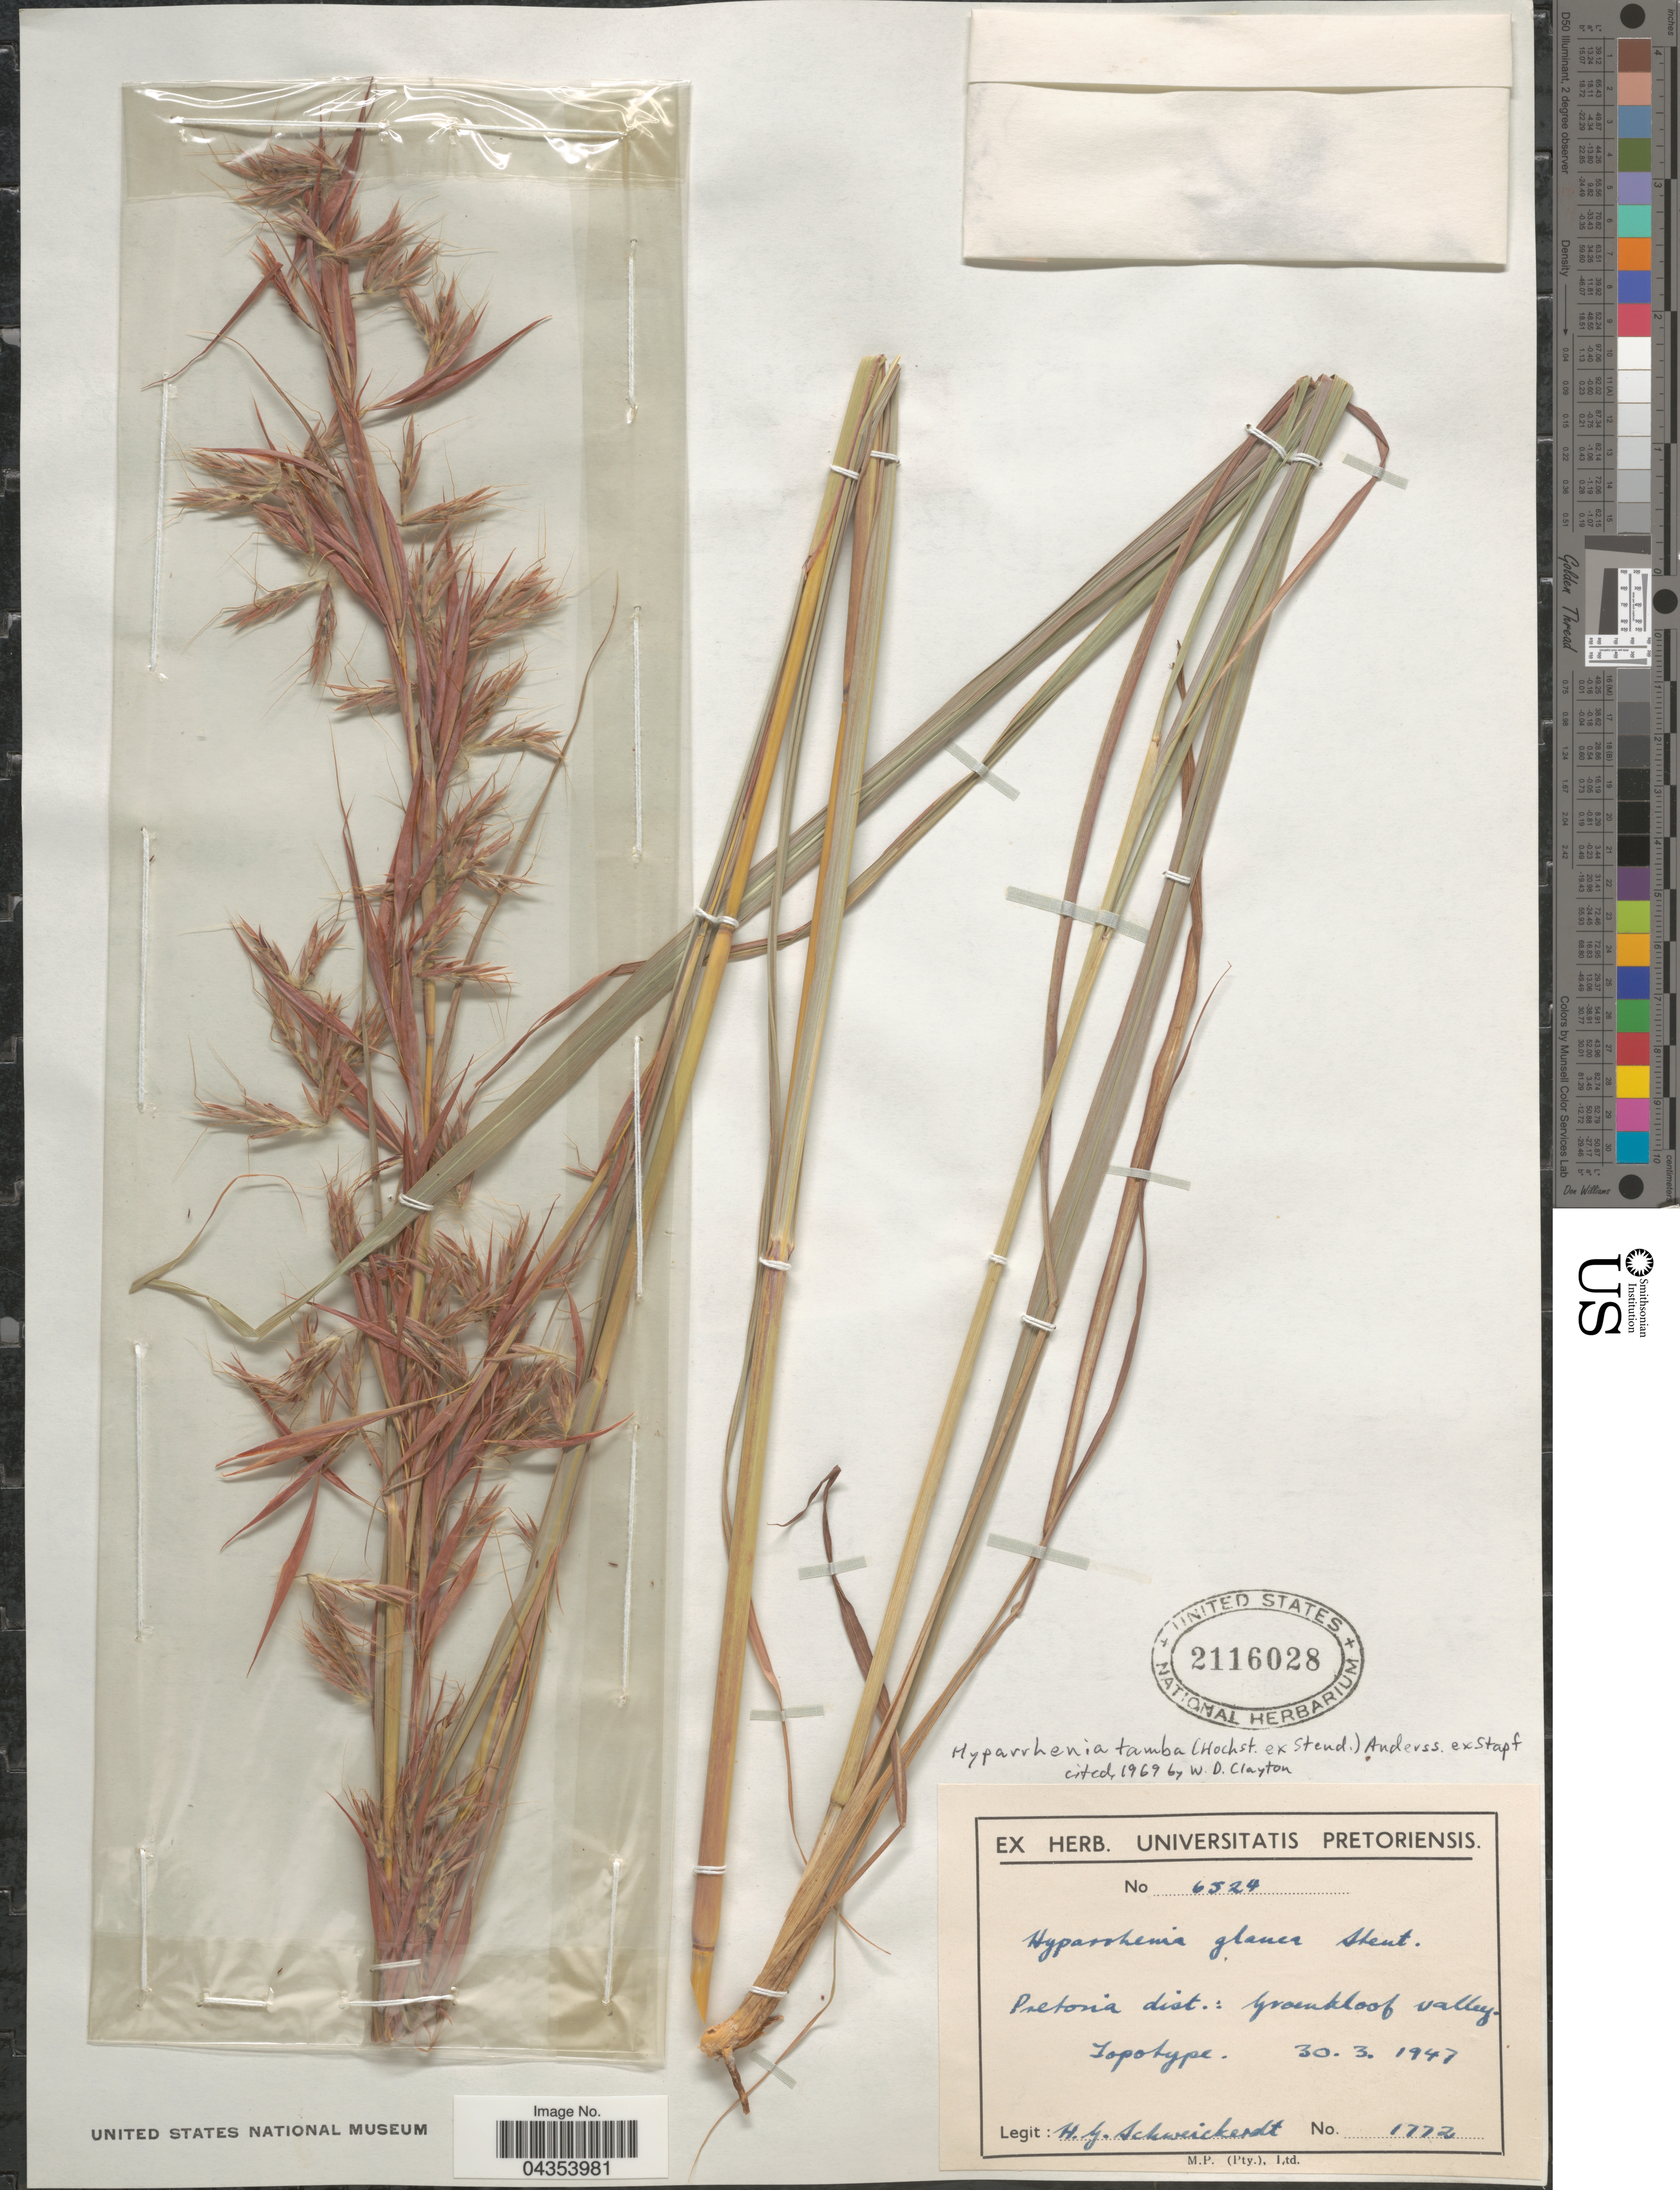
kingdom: Plantae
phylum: Tracheophyta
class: Liliopsida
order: Poales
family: Poaceae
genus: Hyparrhenia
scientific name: Hyparrhenia tamba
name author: (Hochst. ex Steud.) Andersson ex Stapf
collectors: H. Schweickerdt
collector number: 1772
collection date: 1947-03-30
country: South Africa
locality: Pretoria dist.: Groundkloof Valley.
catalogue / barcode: US 2116028